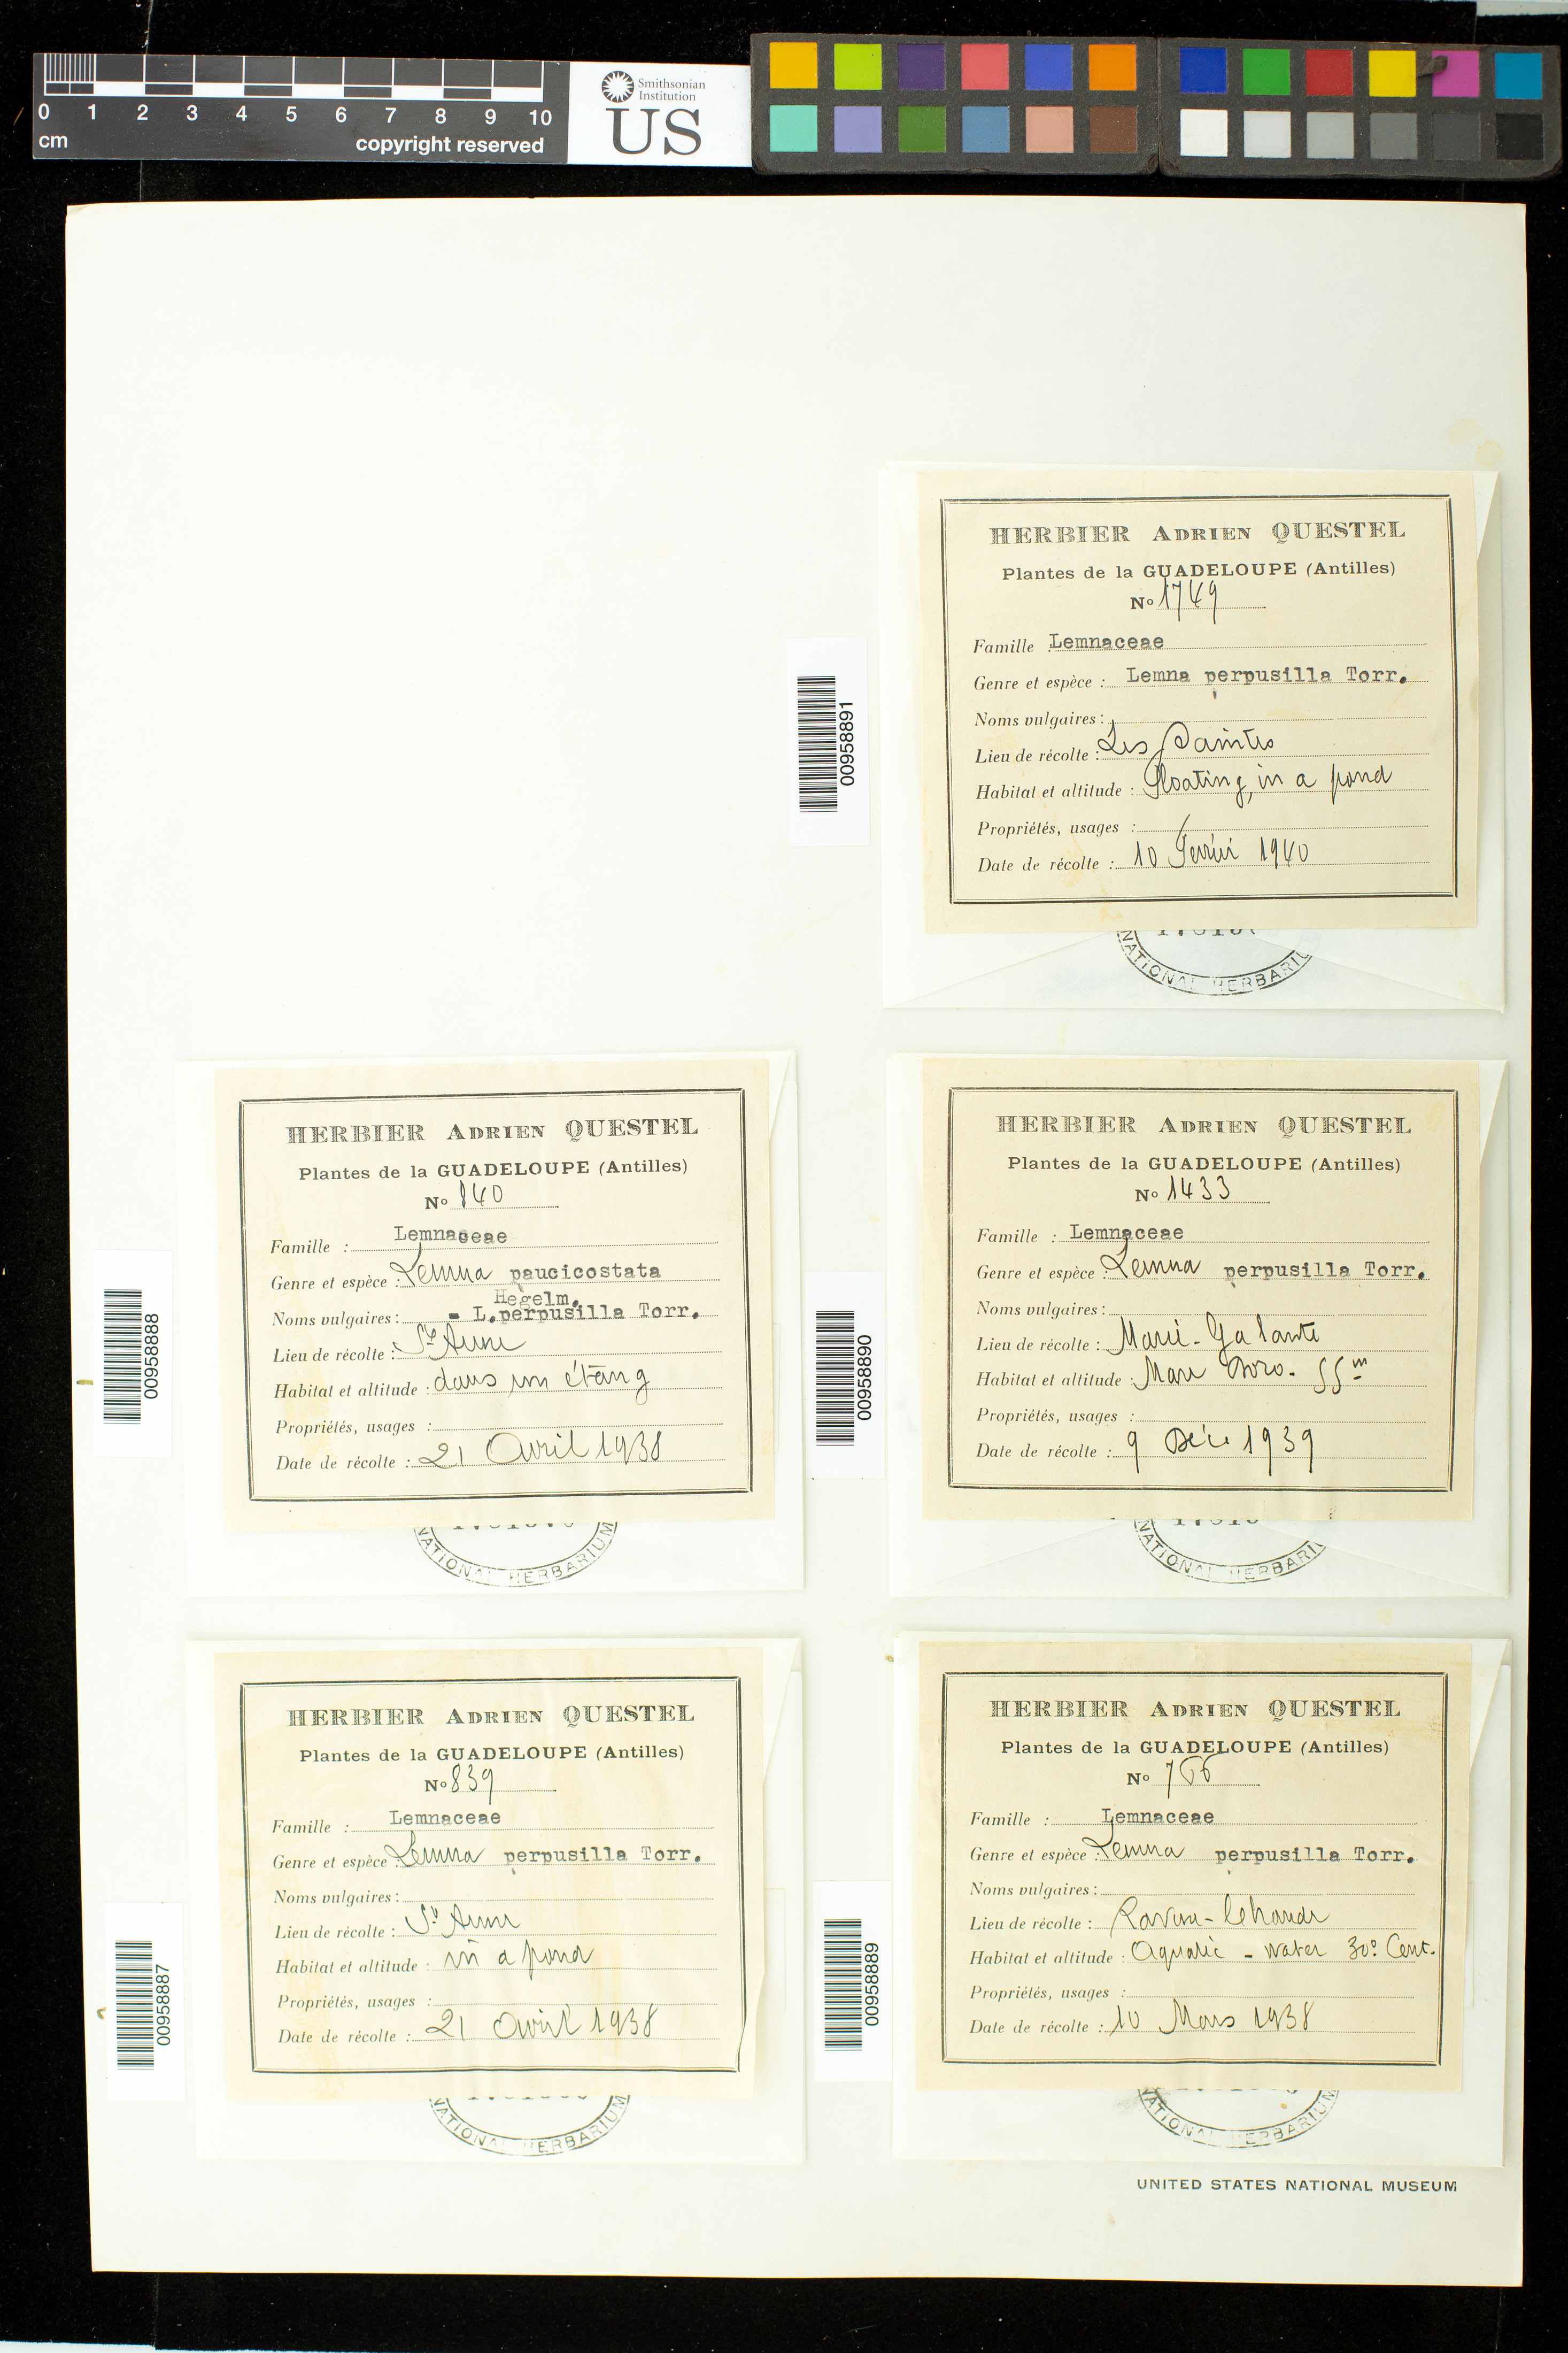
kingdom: Plantae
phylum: Tracheophyta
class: Liliopsida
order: Alismatales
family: Araceae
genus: Lemna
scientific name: Lemna perpusilla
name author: Torr.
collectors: A. Questel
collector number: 766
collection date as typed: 10 Mar 1938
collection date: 1938-03-10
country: Guadeloupe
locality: Ravine LeLande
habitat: In water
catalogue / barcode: US 1781566